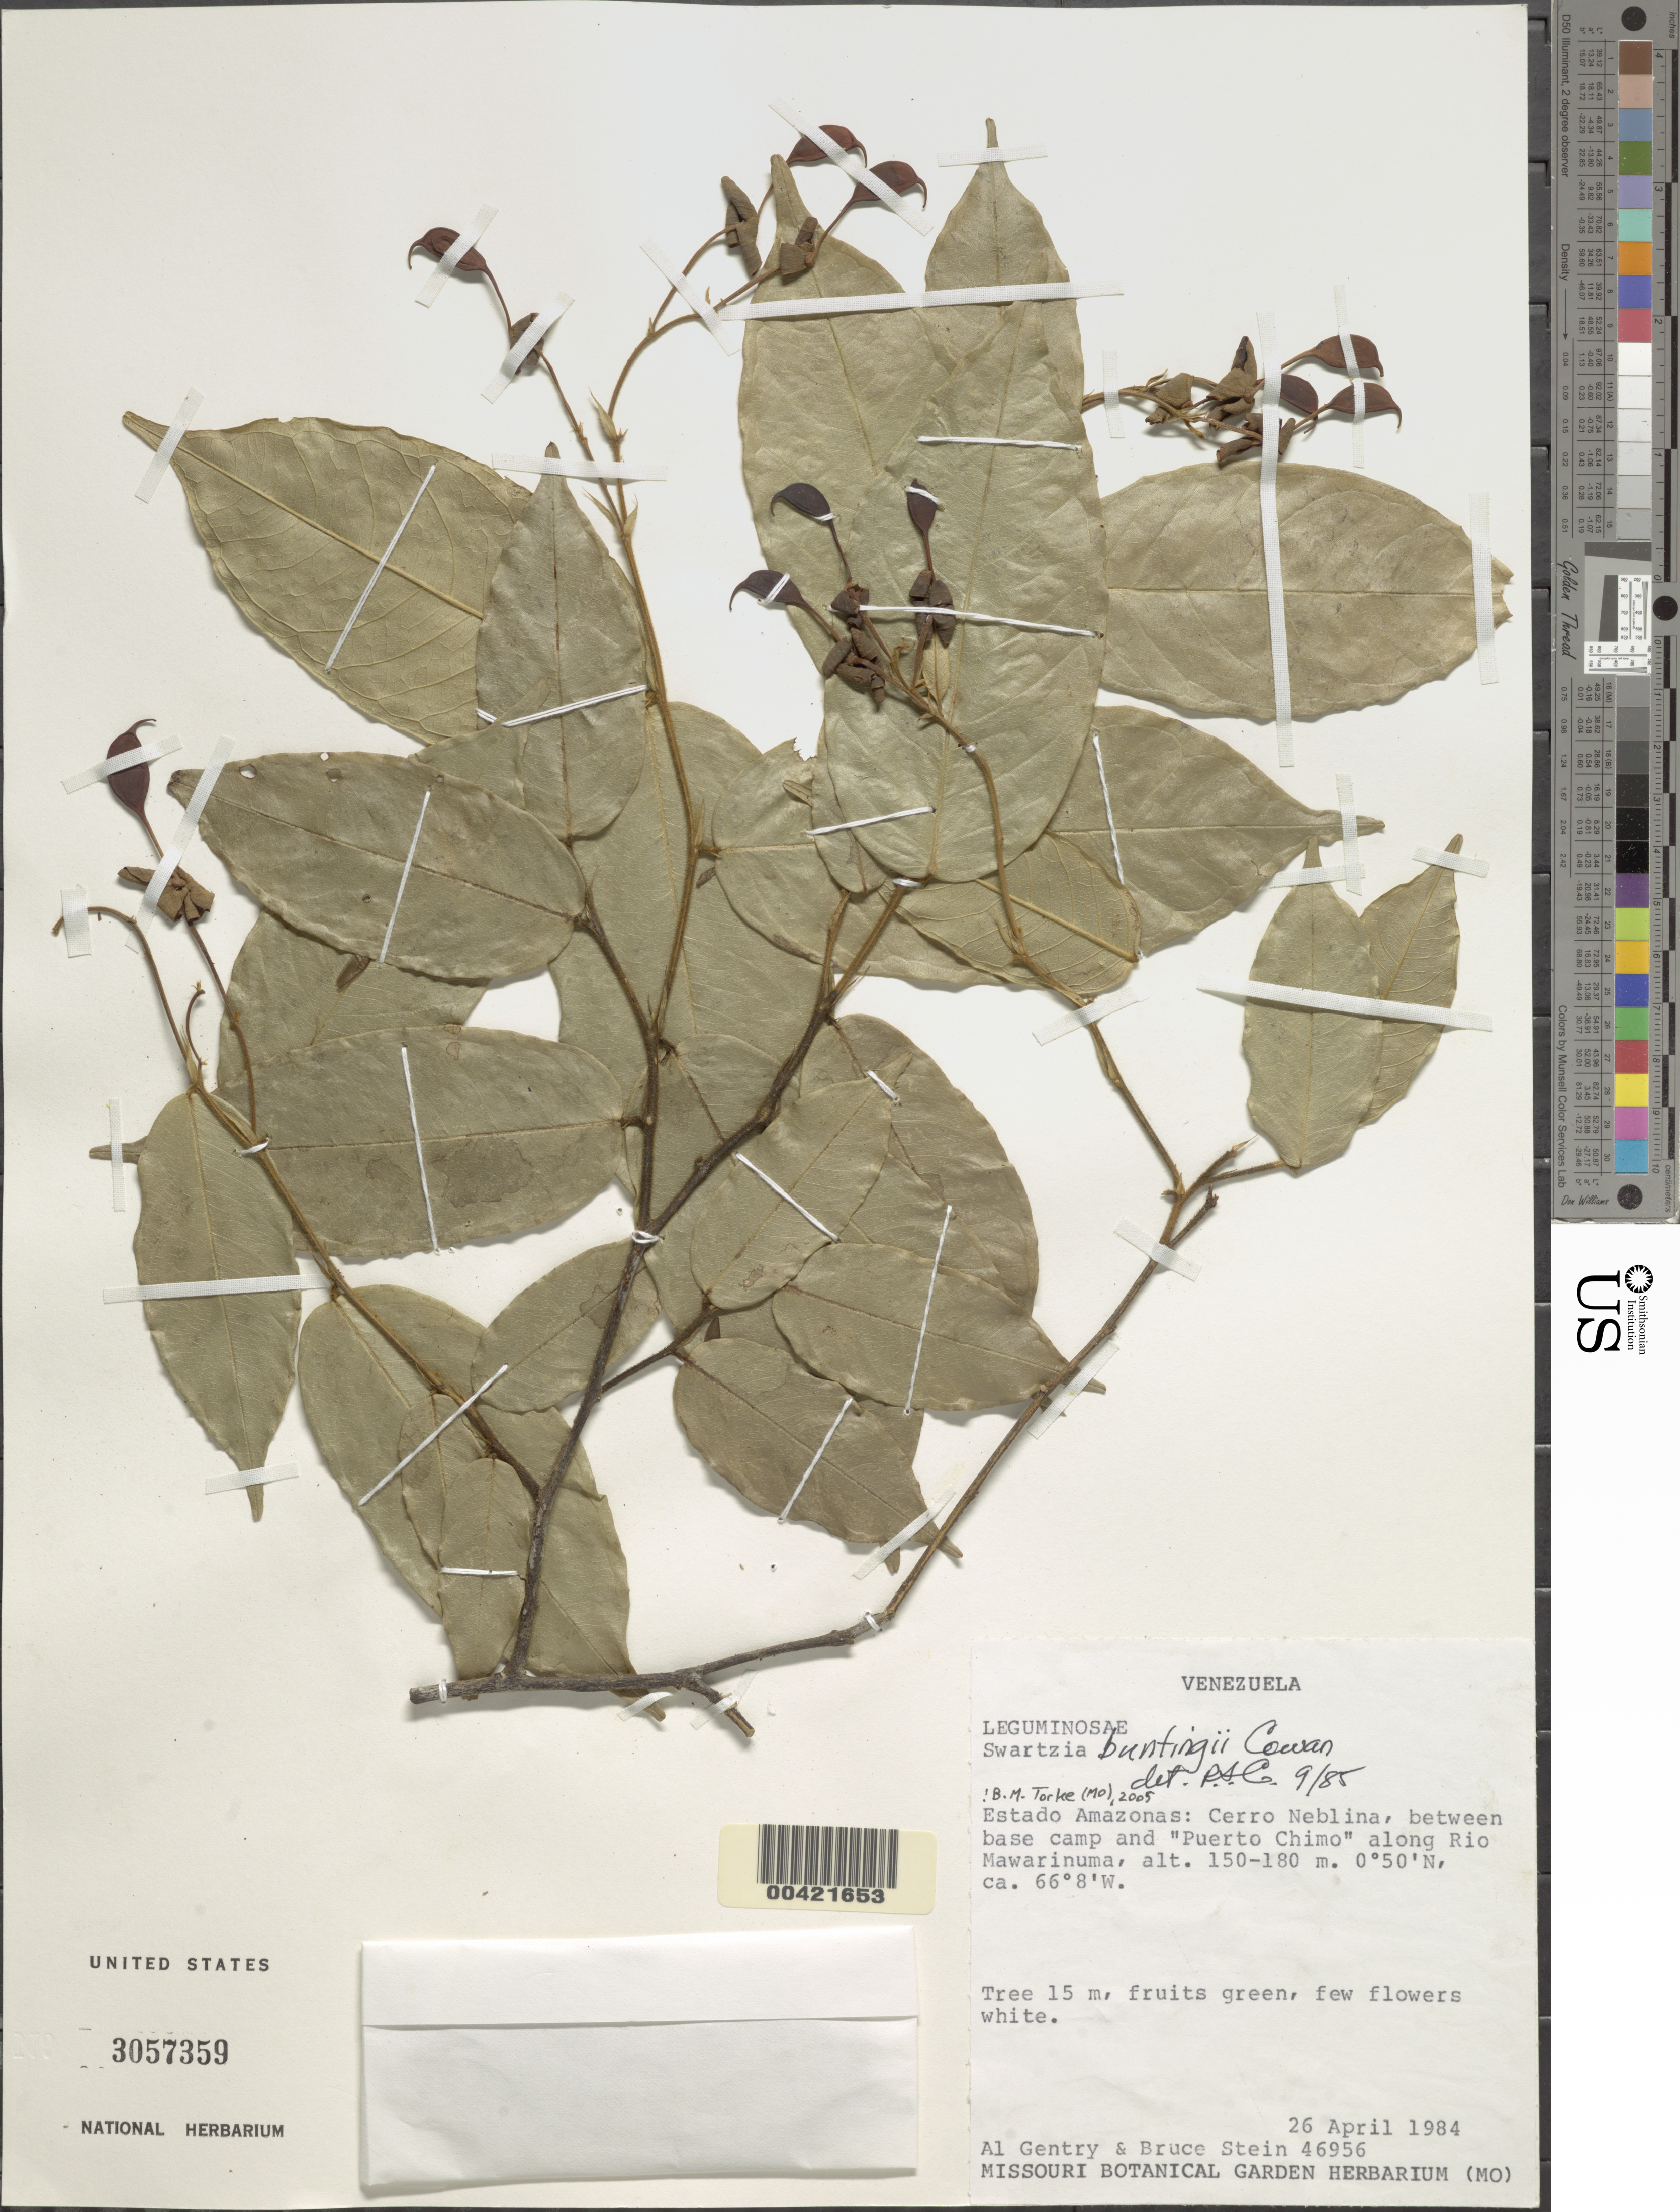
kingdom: Plantae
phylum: Tracheophyta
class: Magnoliopsida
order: Fabales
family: Fabaceae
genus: Swartzia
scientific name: Swartzia buntingii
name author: R.S. Cowan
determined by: Cowan, R. S.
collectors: A. H. Gentry & B. A. Stein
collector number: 46956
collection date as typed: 26 Apr 1984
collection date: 1984-04-26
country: Venezuela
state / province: Amazonas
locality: Rio mawarinuma; between base camp and "puerto chimo"; cerro neblina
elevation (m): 150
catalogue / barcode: US 3057359